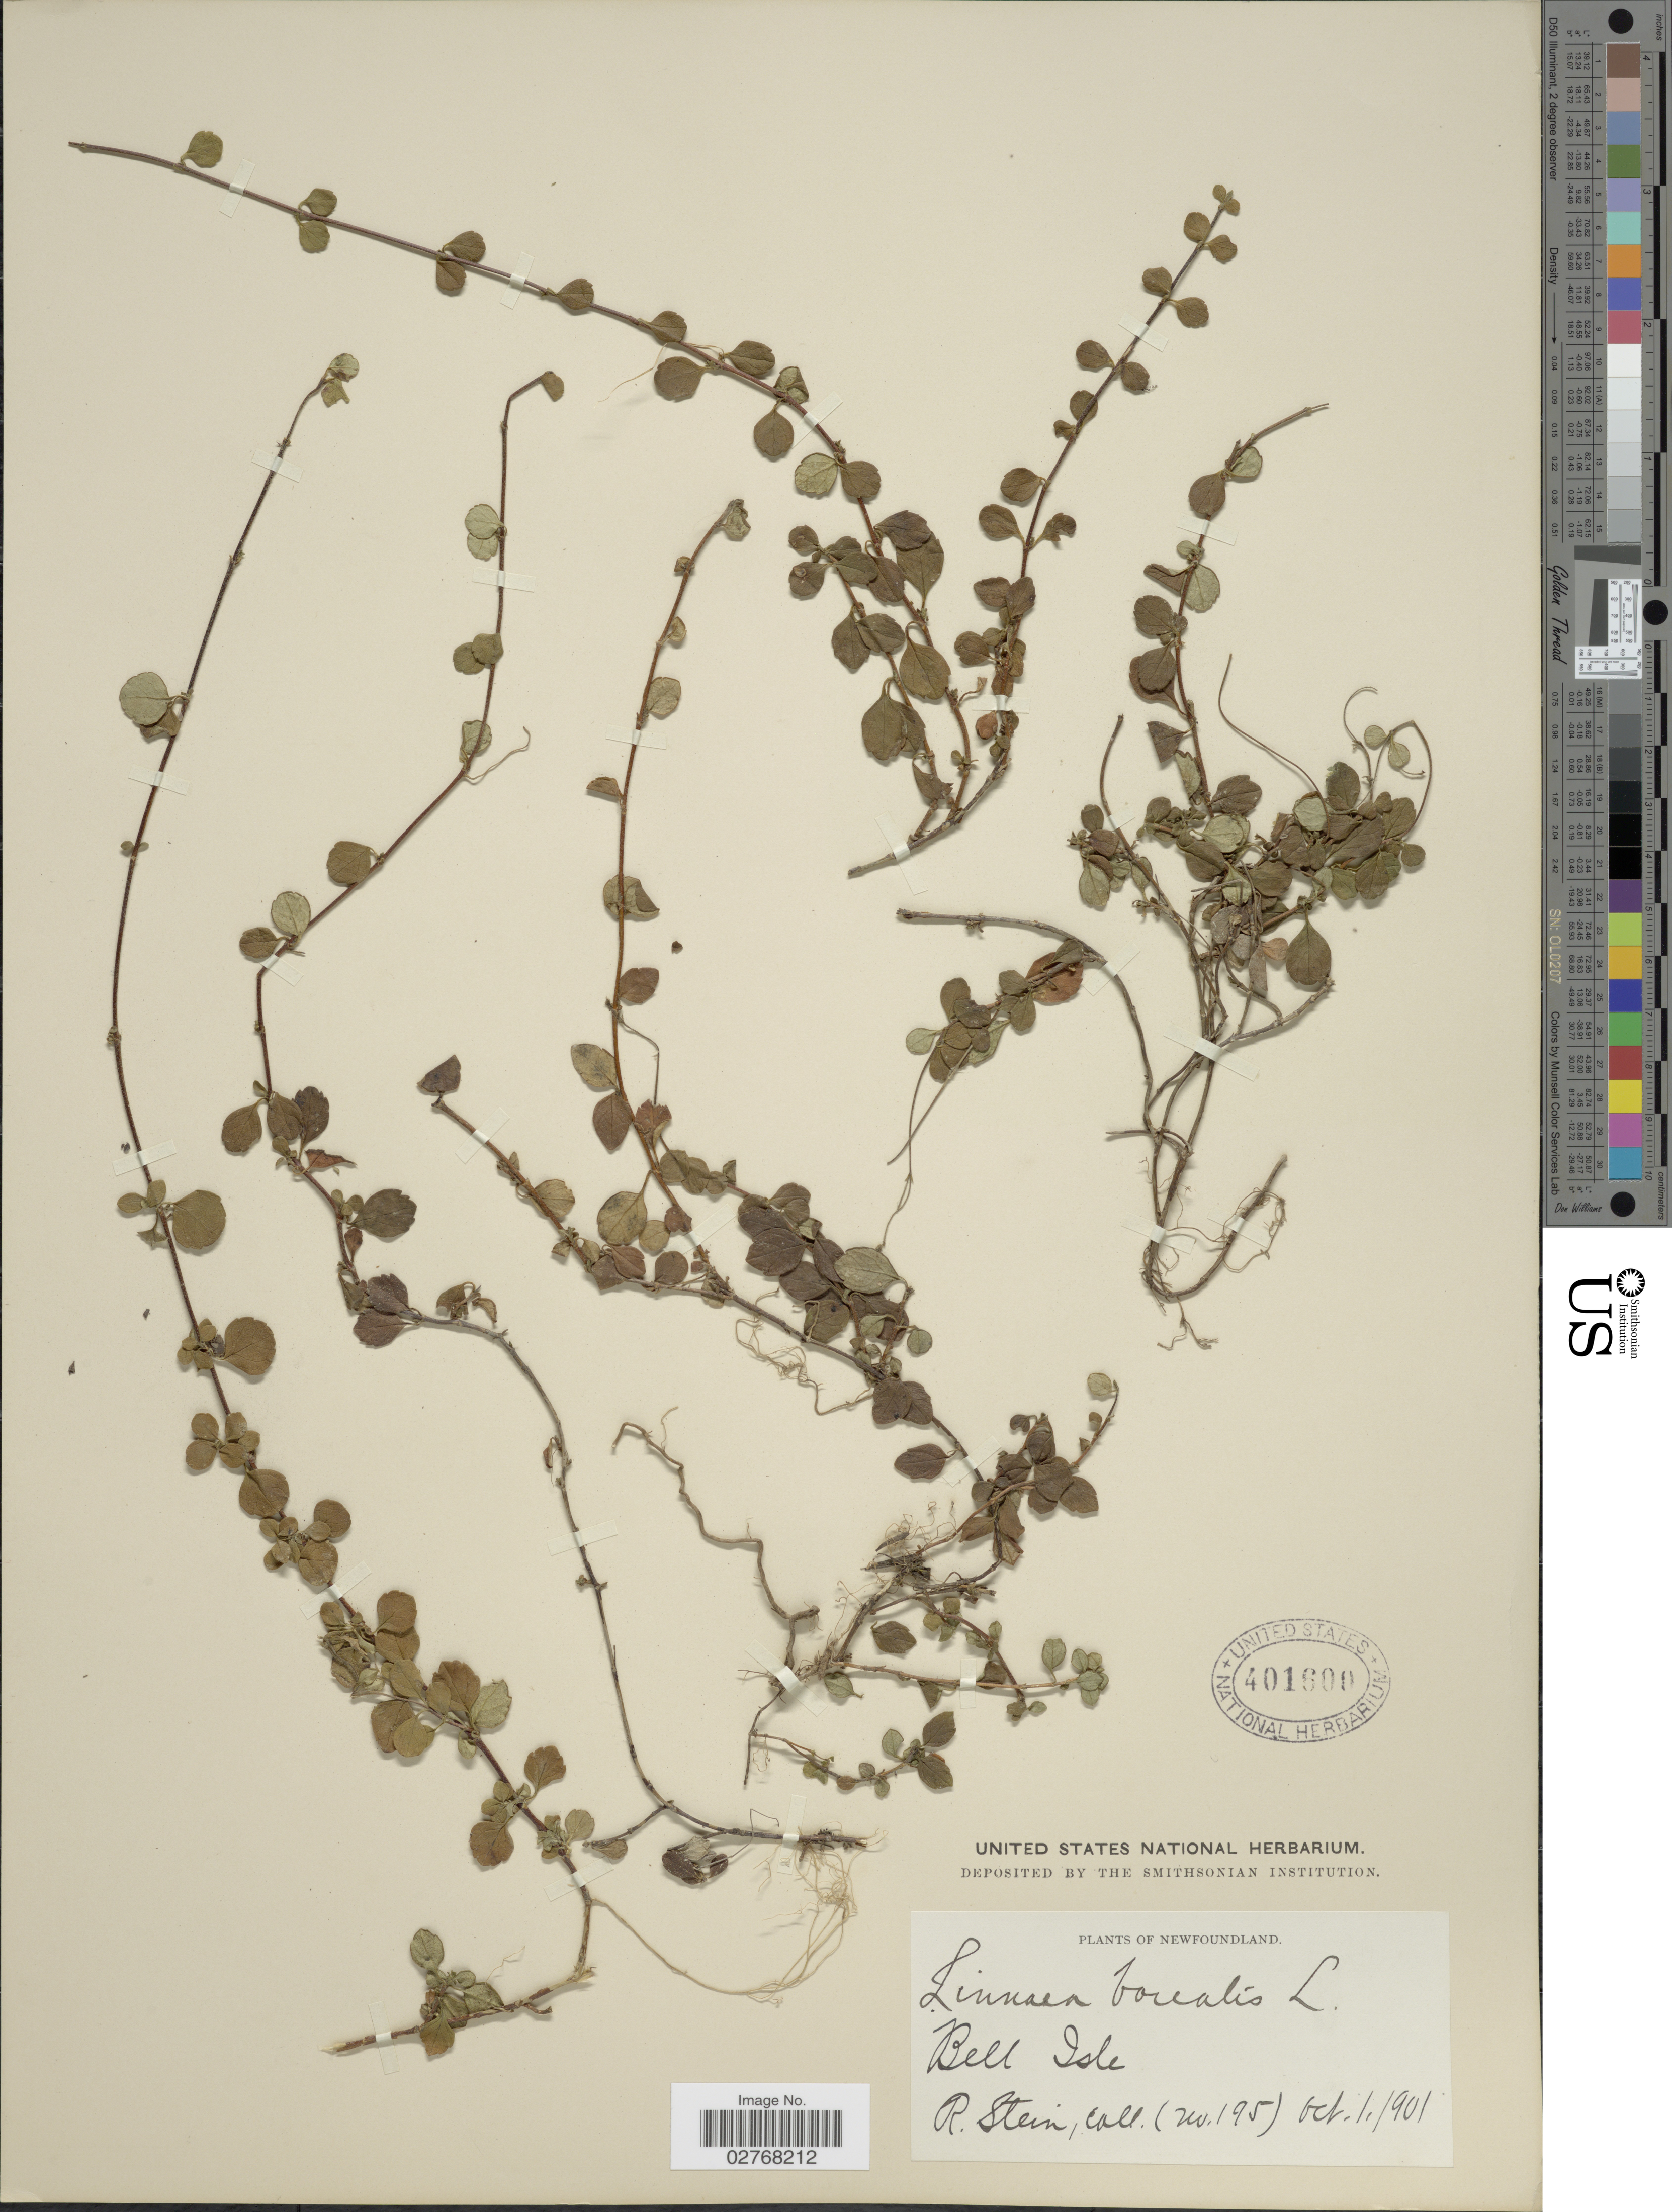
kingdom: Plantae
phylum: Tracheophyta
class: Magnoliopsida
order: Dipsacales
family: Caprifoliaceae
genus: Linnaea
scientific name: Linnaea borealis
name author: L.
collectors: R. Stein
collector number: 195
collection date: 1901-10-01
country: Canada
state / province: Newfoundland and Labrador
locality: Bell Isle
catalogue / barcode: US 401600